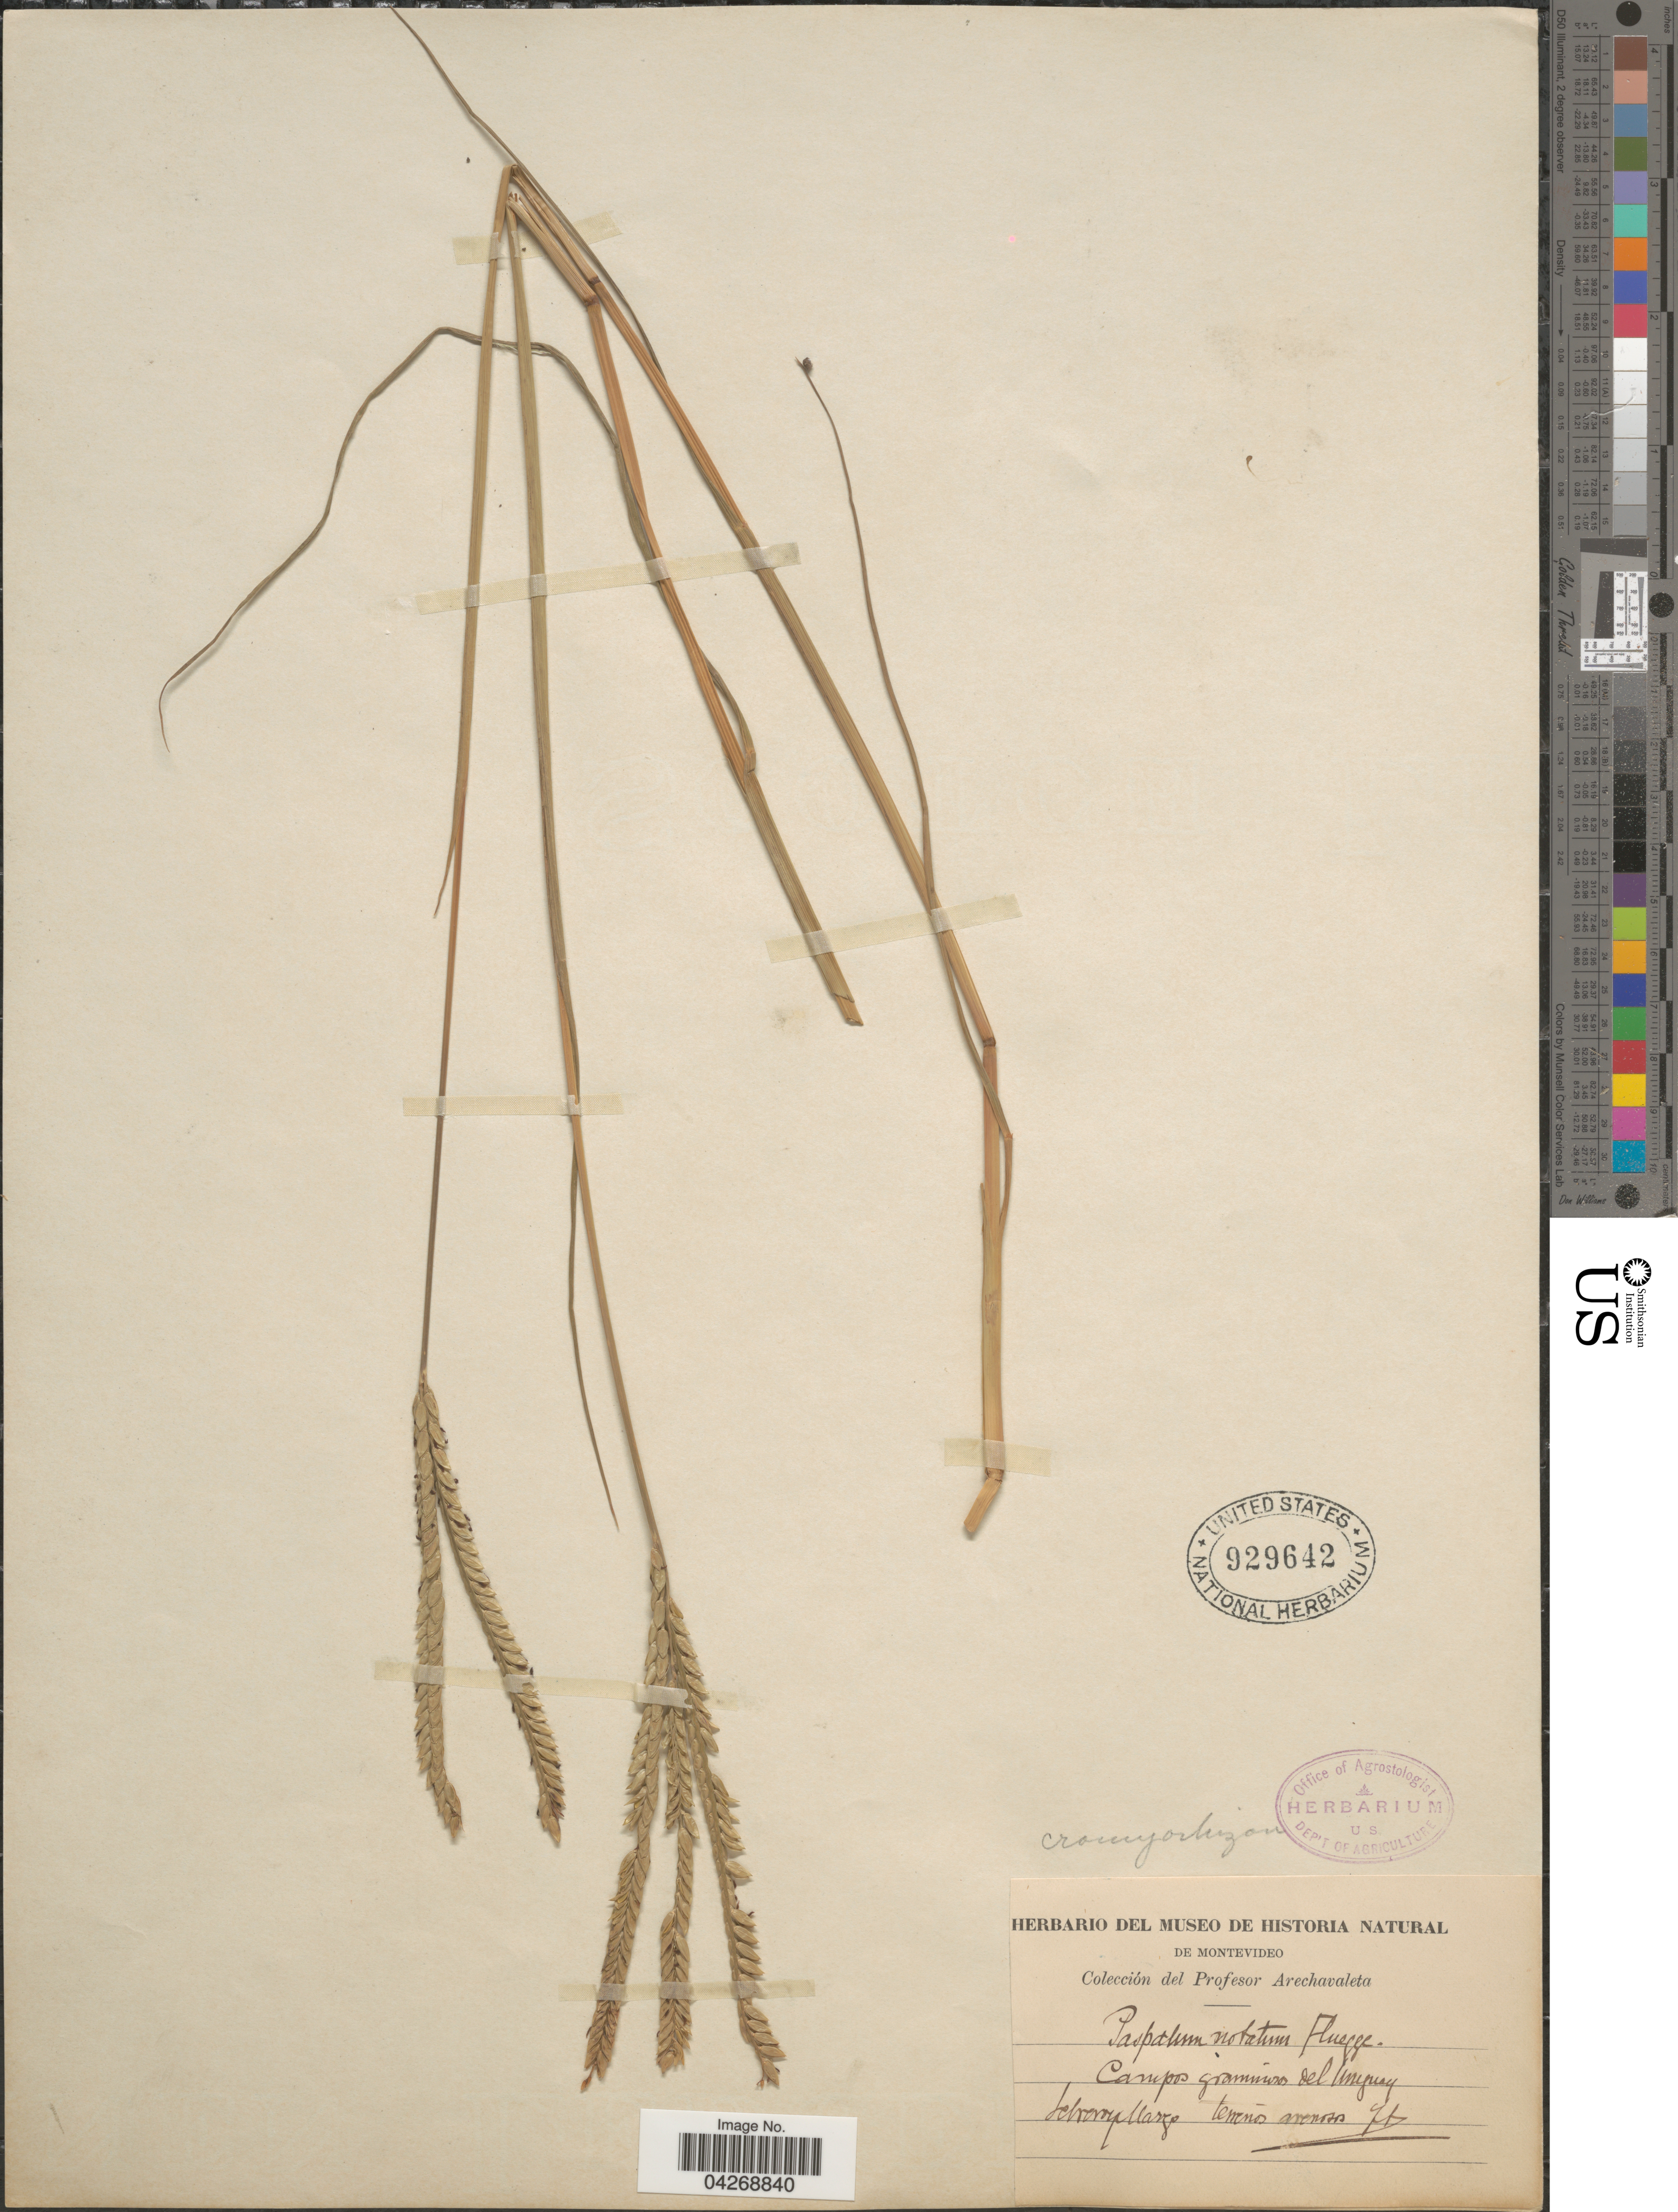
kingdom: Plantae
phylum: Tracheophyta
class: Liliopsida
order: Poales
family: Poaceae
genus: Paspalum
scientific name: Paspalum cromyorhizon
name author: Trin. ex Döll in Mart.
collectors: Arechavaleta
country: Uruguay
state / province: Montevideo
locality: Campos graminos del Uruguay.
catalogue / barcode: US 929642